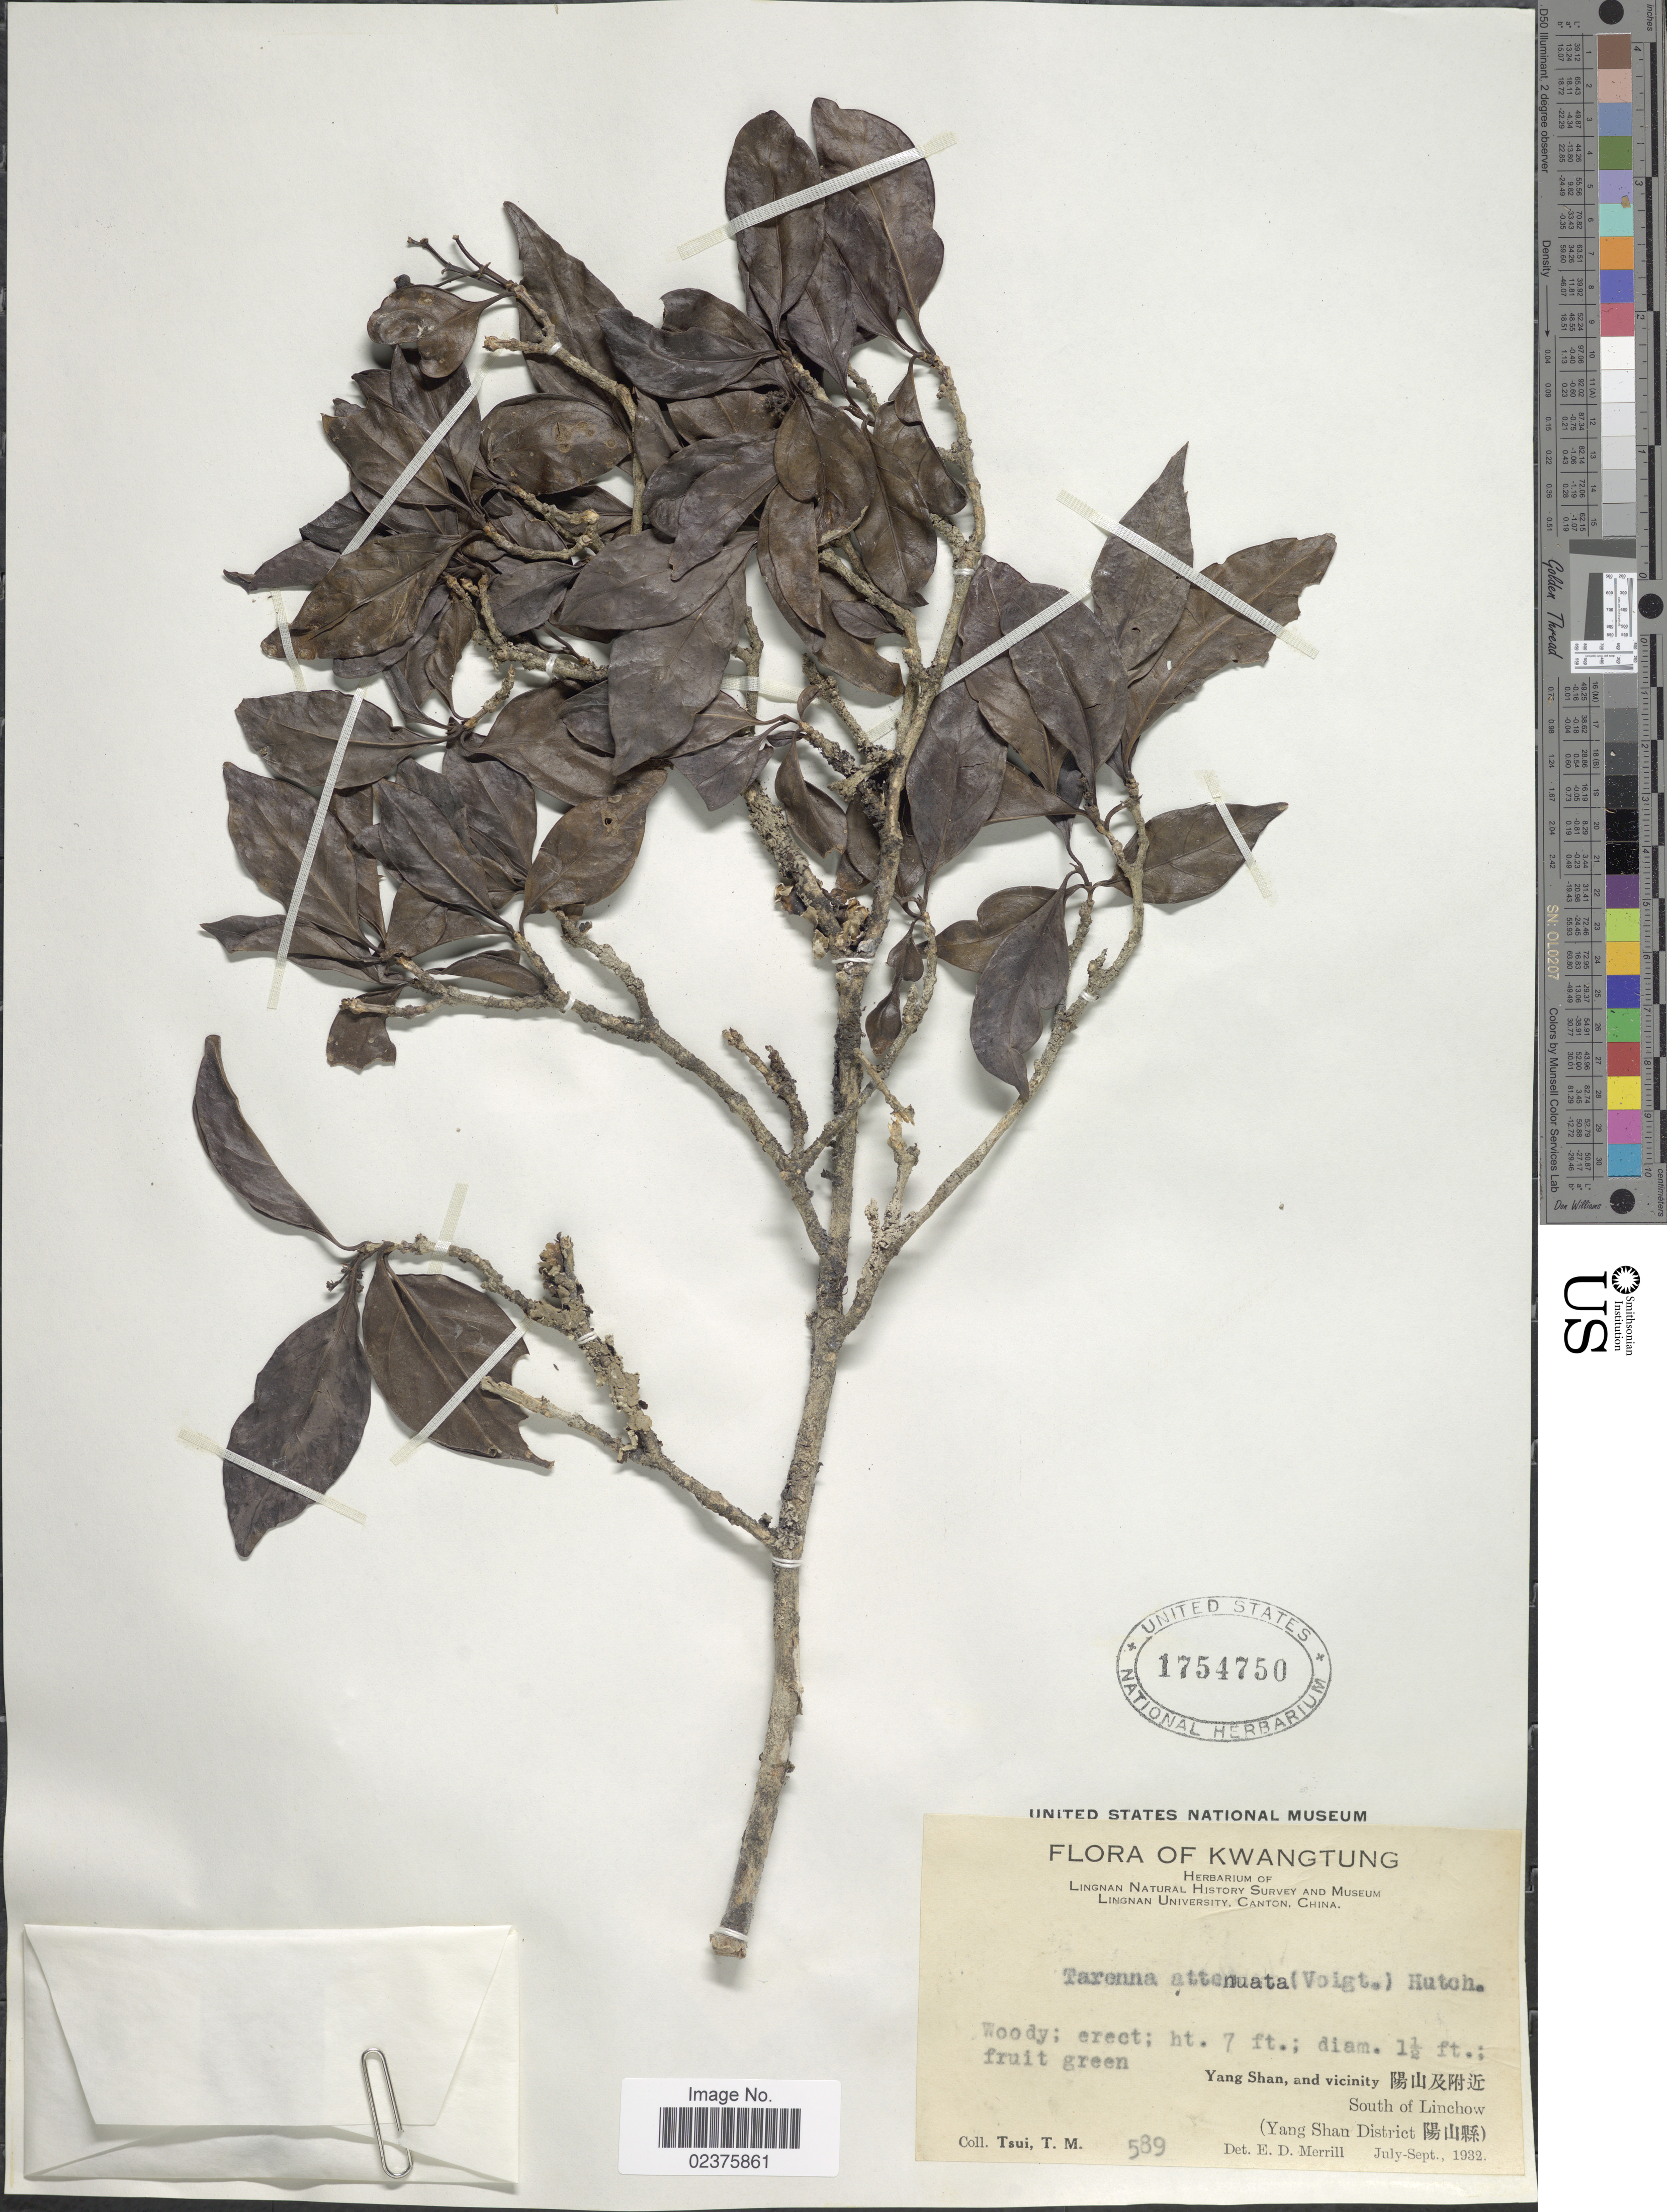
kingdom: Plantae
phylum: Tracheophyta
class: Magnoliopsida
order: Gentianales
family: Rubiaceae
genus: Tarenna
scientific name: Tarenna attenuata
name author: (Hook. f.) Hutchinson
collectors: T. Tsui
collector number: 589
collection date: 1932-07/1932-09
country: China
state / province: Guangdong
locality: Kwangtung, Yang Shan, and vicinity, South of Linchow (Yang Shan District)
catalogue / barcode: US 1754750